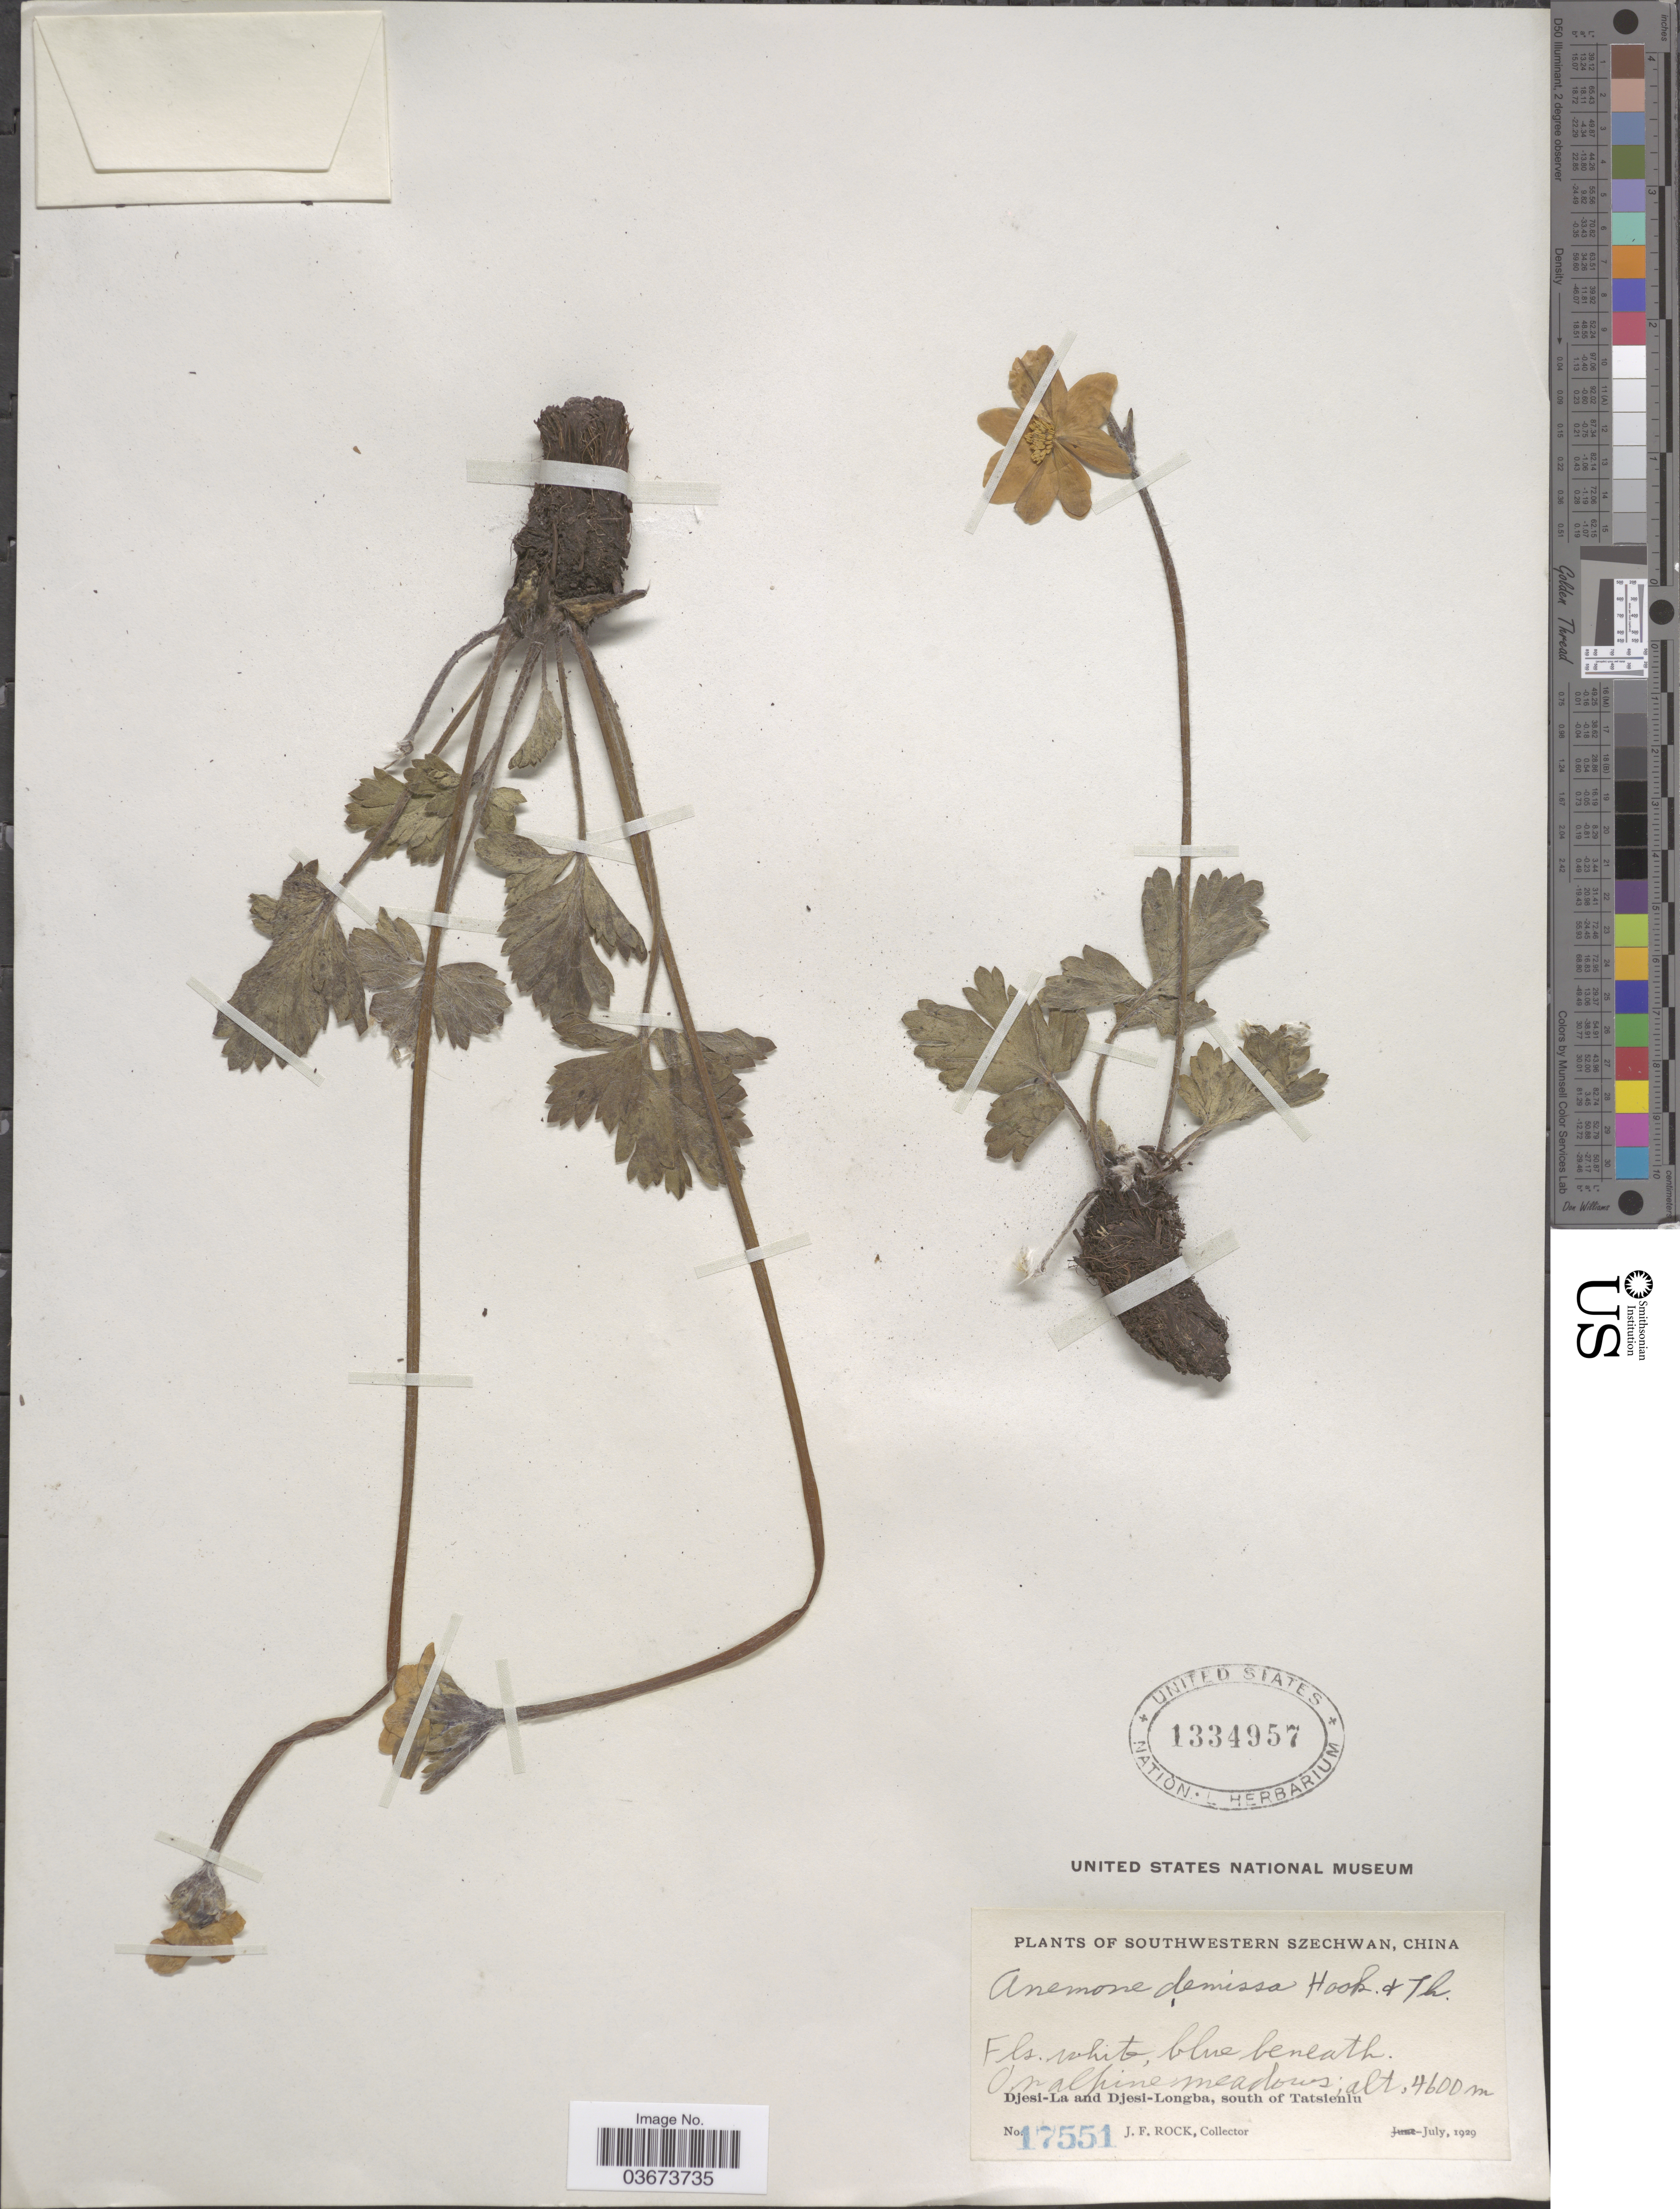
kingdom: Plantae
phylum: Tracheophyta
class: Magnoliopsida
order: Ranunculales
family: Ranunculaceae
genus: Anemone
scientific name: Anemone demissa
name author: (Thomson) Hook.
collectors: J. Rock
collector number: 17551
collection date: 1929-07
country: China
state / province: Sichuan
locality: Southwestern Szechwan. Djesi-La and Djesi-Longba, south of Tatsienlu.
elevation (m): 4600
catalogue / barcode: US 1334957